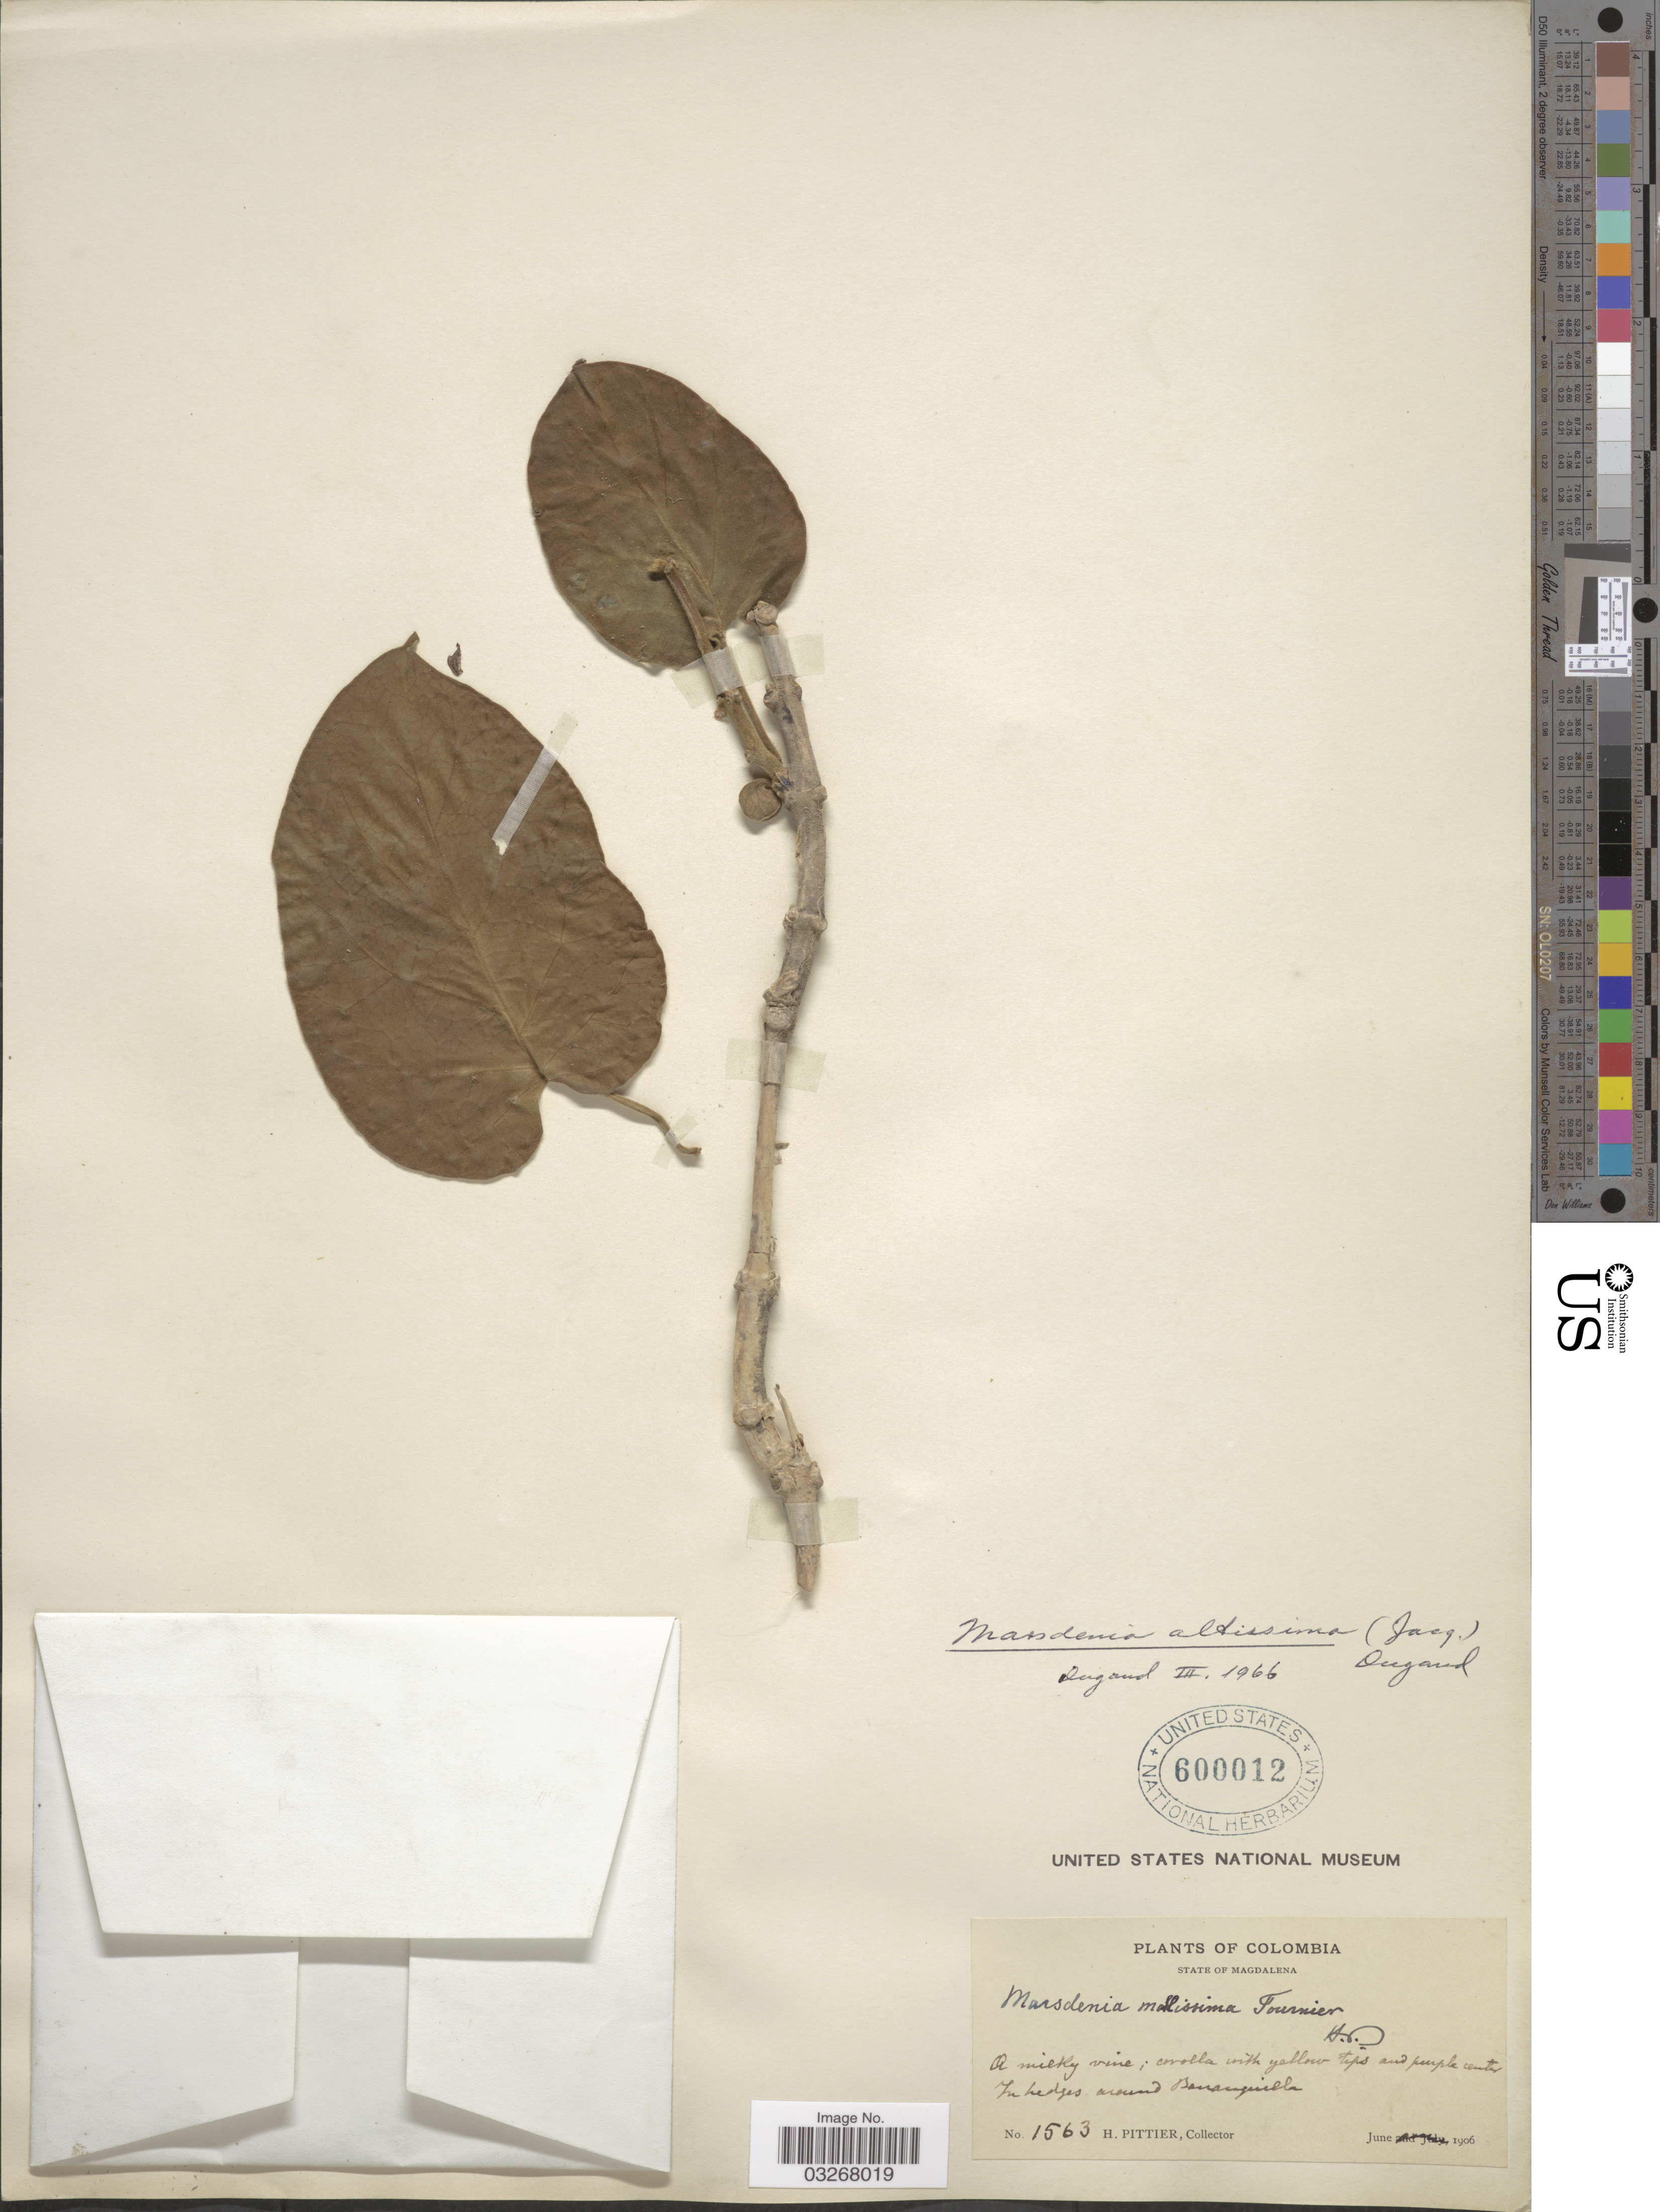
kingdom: Plantae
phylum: Tracheophyta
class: Magnoliopsida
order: Gentianales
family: Apocynaceae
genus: Marsdenia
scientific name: Marsdenia altissima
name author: (Jacq.) Dugand G.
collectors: H. F. Pittier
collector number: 1563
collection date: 1906-06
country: Colombia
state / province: Magdalena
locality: State of Magdalena, In hedges around Barranquilla.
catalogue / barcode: US 600012